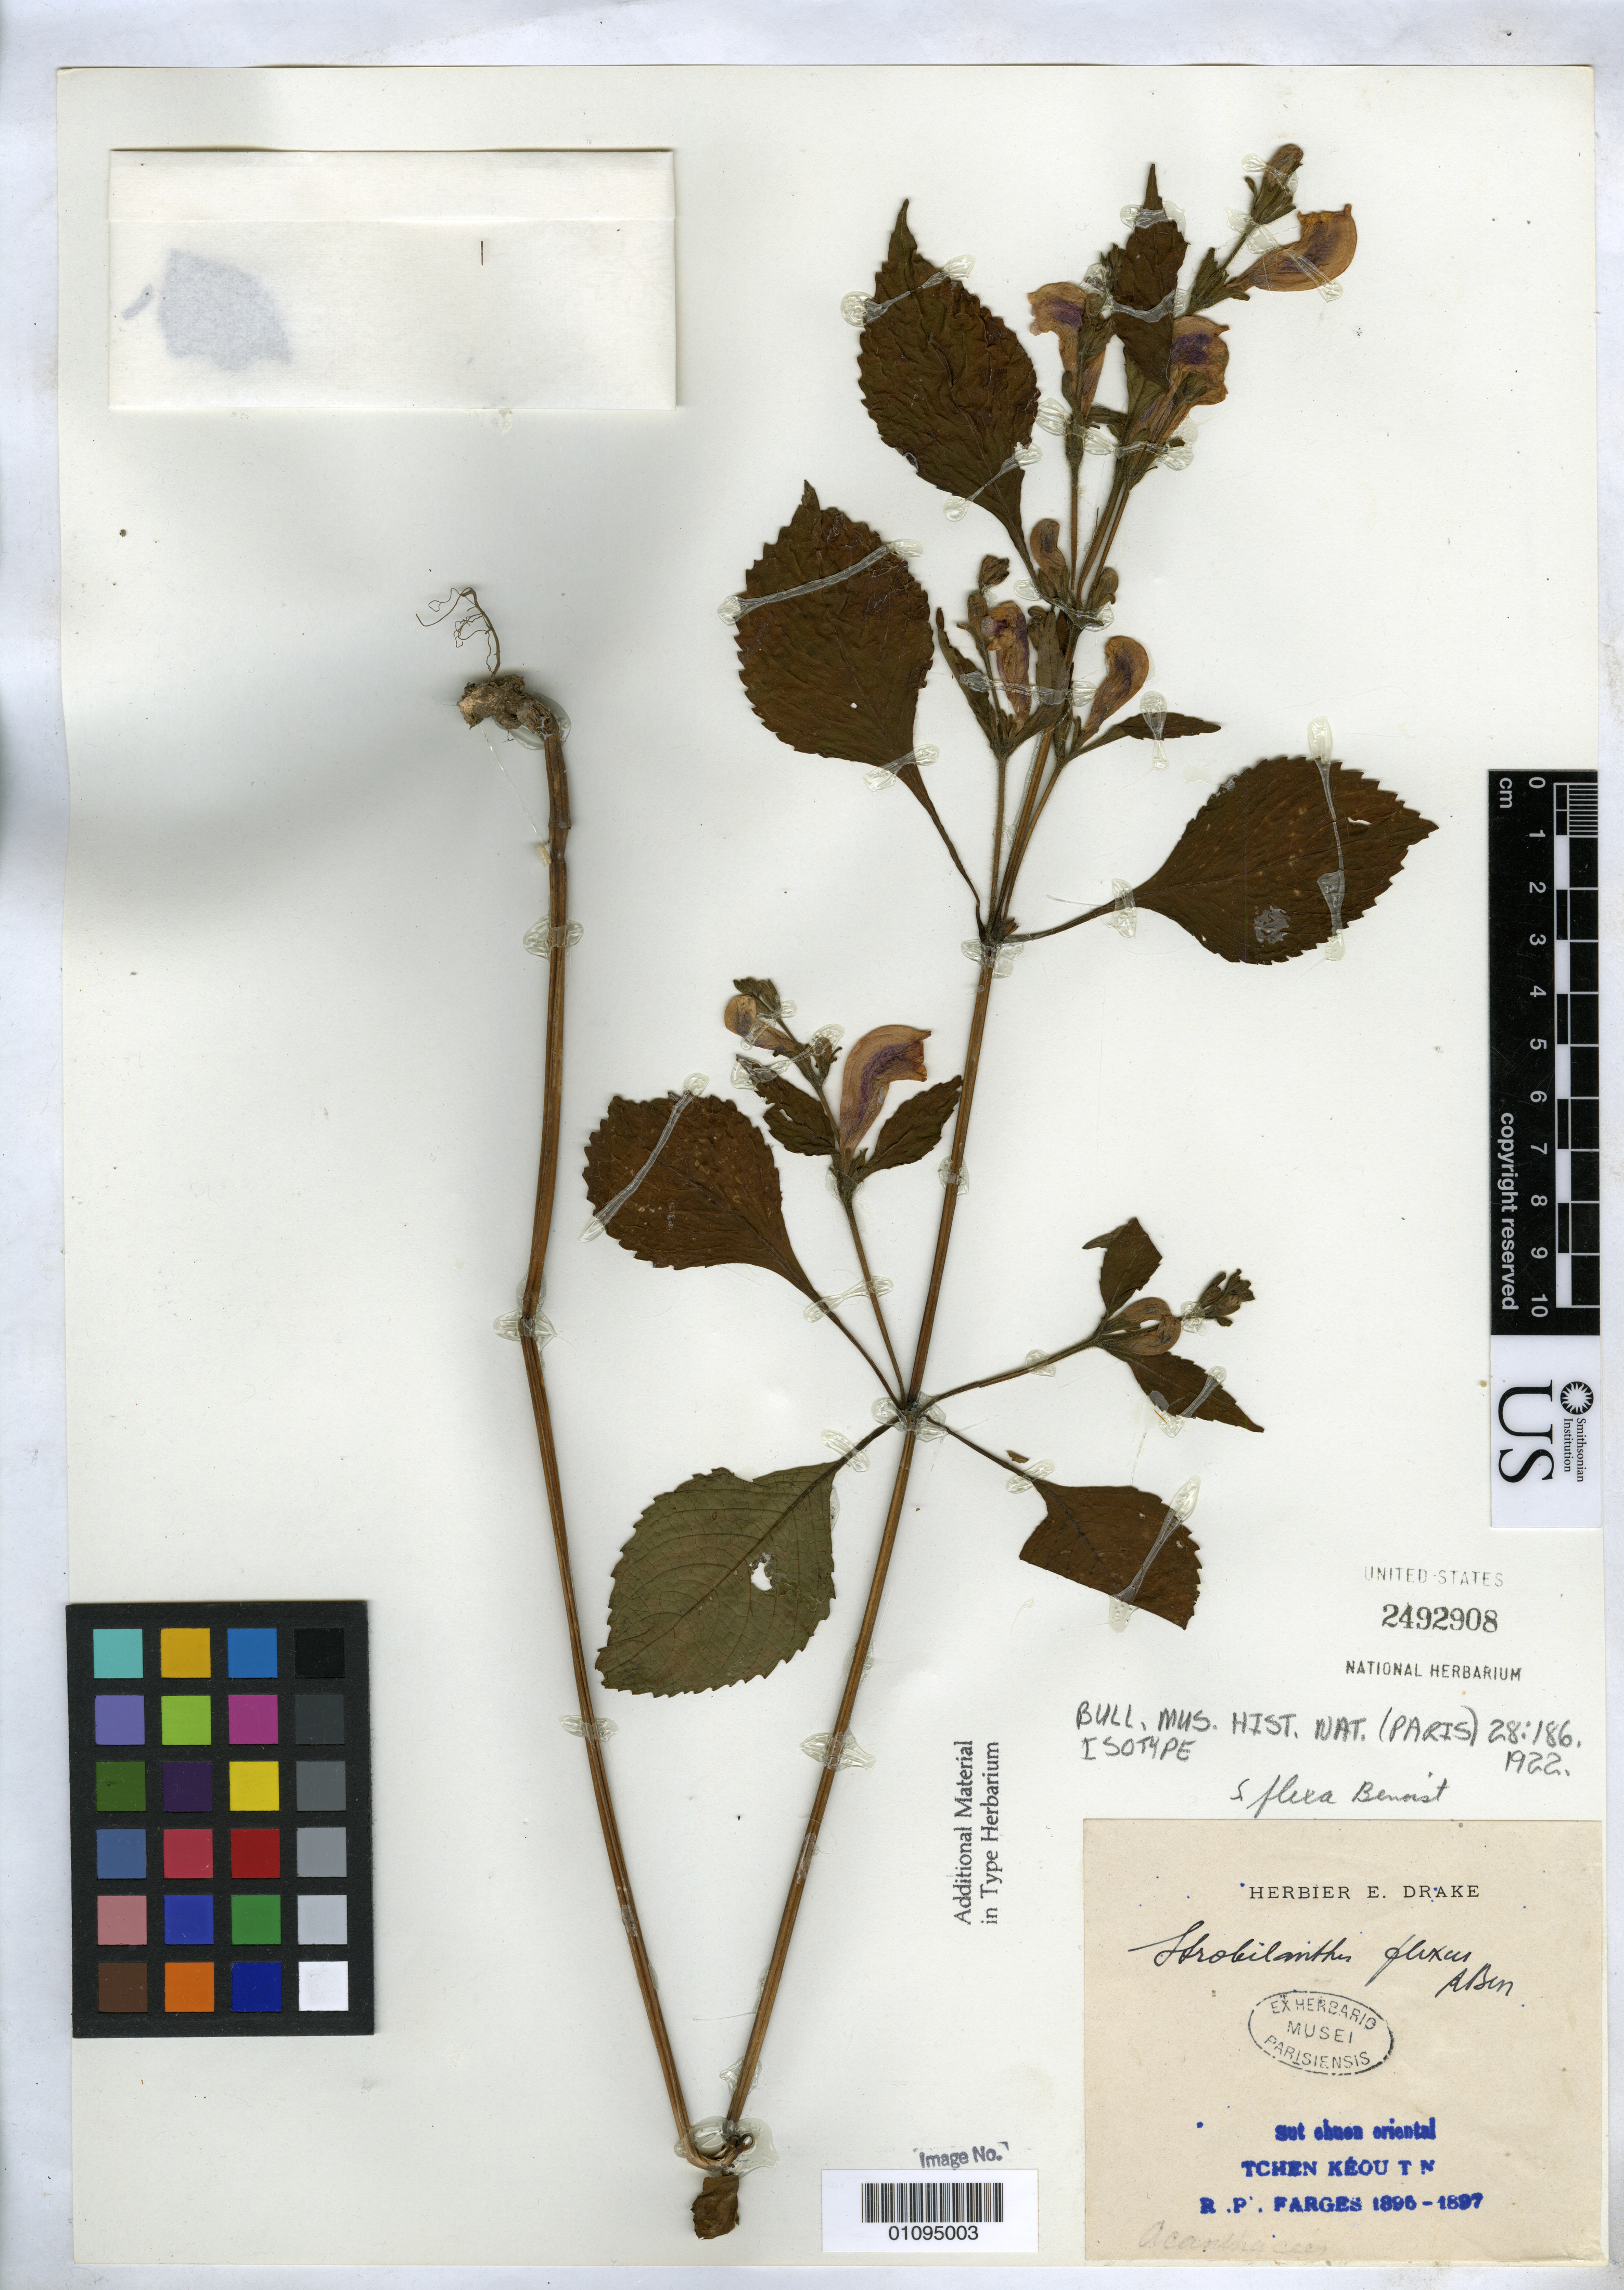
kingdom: Plantae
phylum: Tracheophyta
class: Magnoliopsida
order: Lamiales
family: Acanthaceae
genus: Strobilanthes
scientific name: Strobilanthes flexus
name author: Benoist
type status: Possible Isotype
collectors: R. Farges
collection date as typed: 1895 to -- --- 1897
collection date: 1895/1897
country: China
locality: Tchen-keou-tin district, se-tchuen oriental.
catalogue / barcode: US 2492908